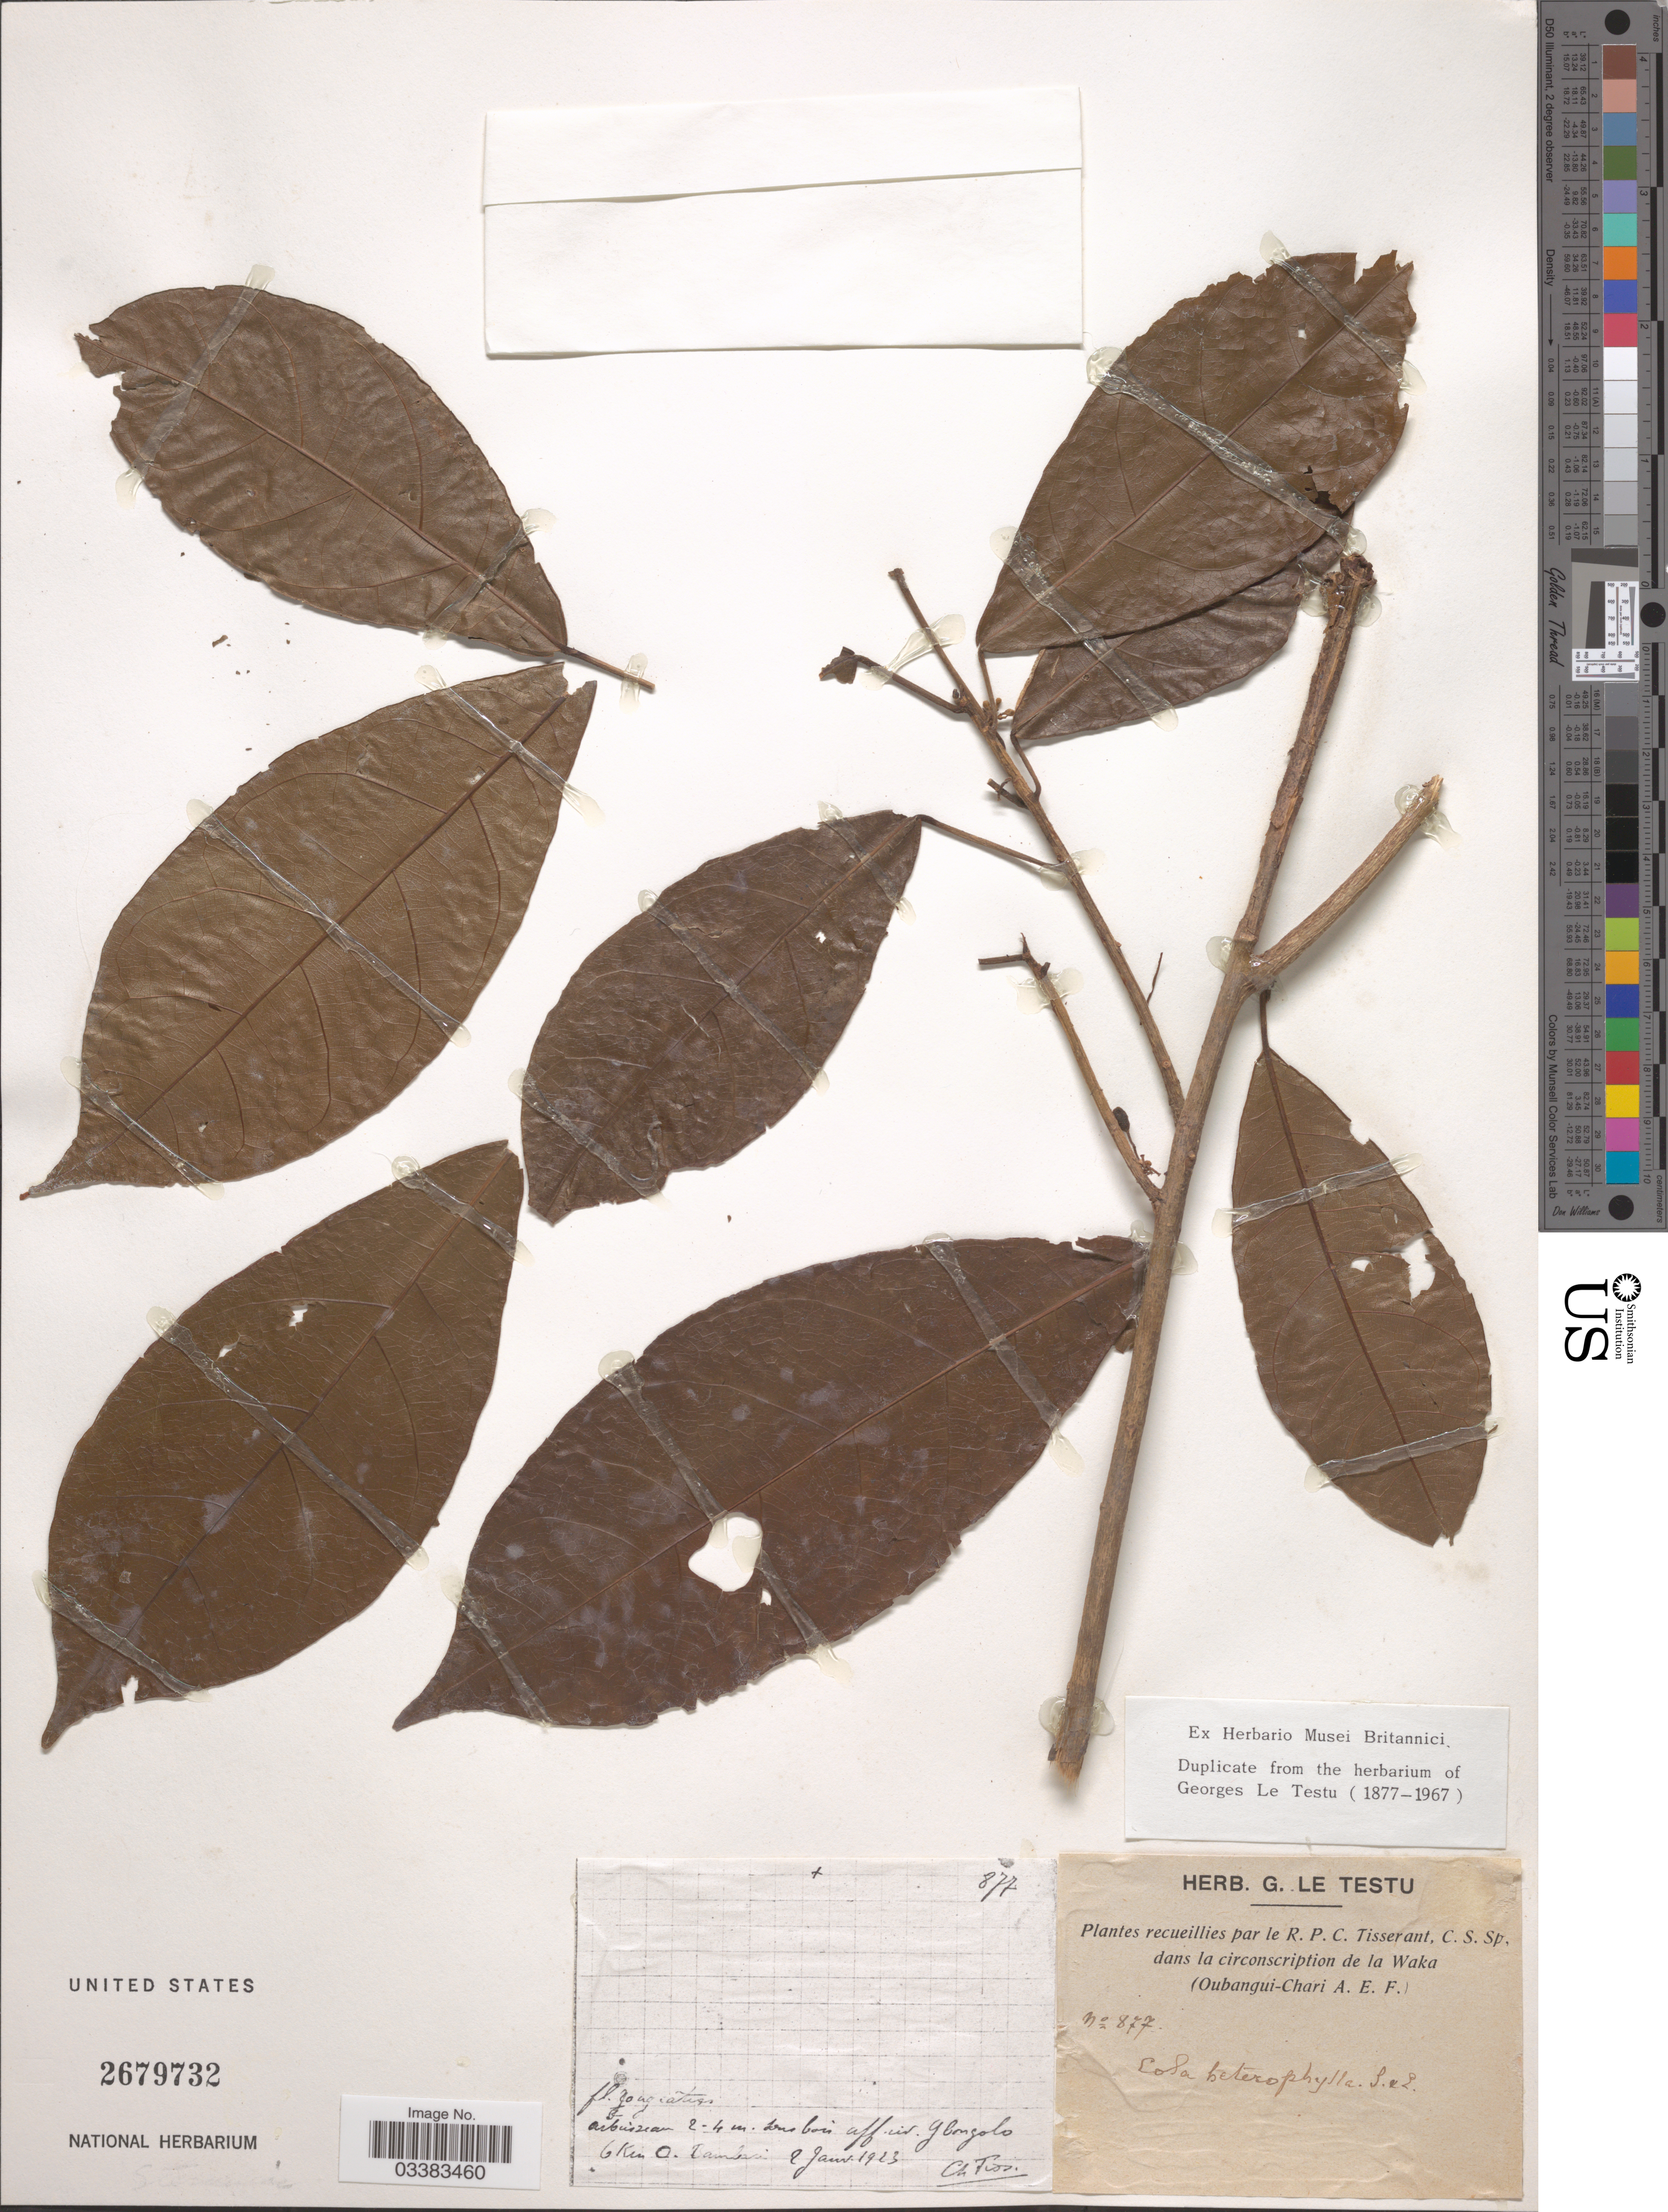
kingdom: Plantae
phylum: Tracheophyta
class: Magnoliopsida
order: Malvales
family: Malvaceae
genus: Cola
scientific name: Cola heterophylla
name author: (P. Beauv.) Schott & Endl.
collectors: C. Tisserant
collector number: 877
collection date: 1923-01-02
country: Central African Republic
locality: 6 Km O. Bambari. Dans la circonscription de la Waka (Oubangui-Chari A. E. F).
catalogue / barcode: US 2679732